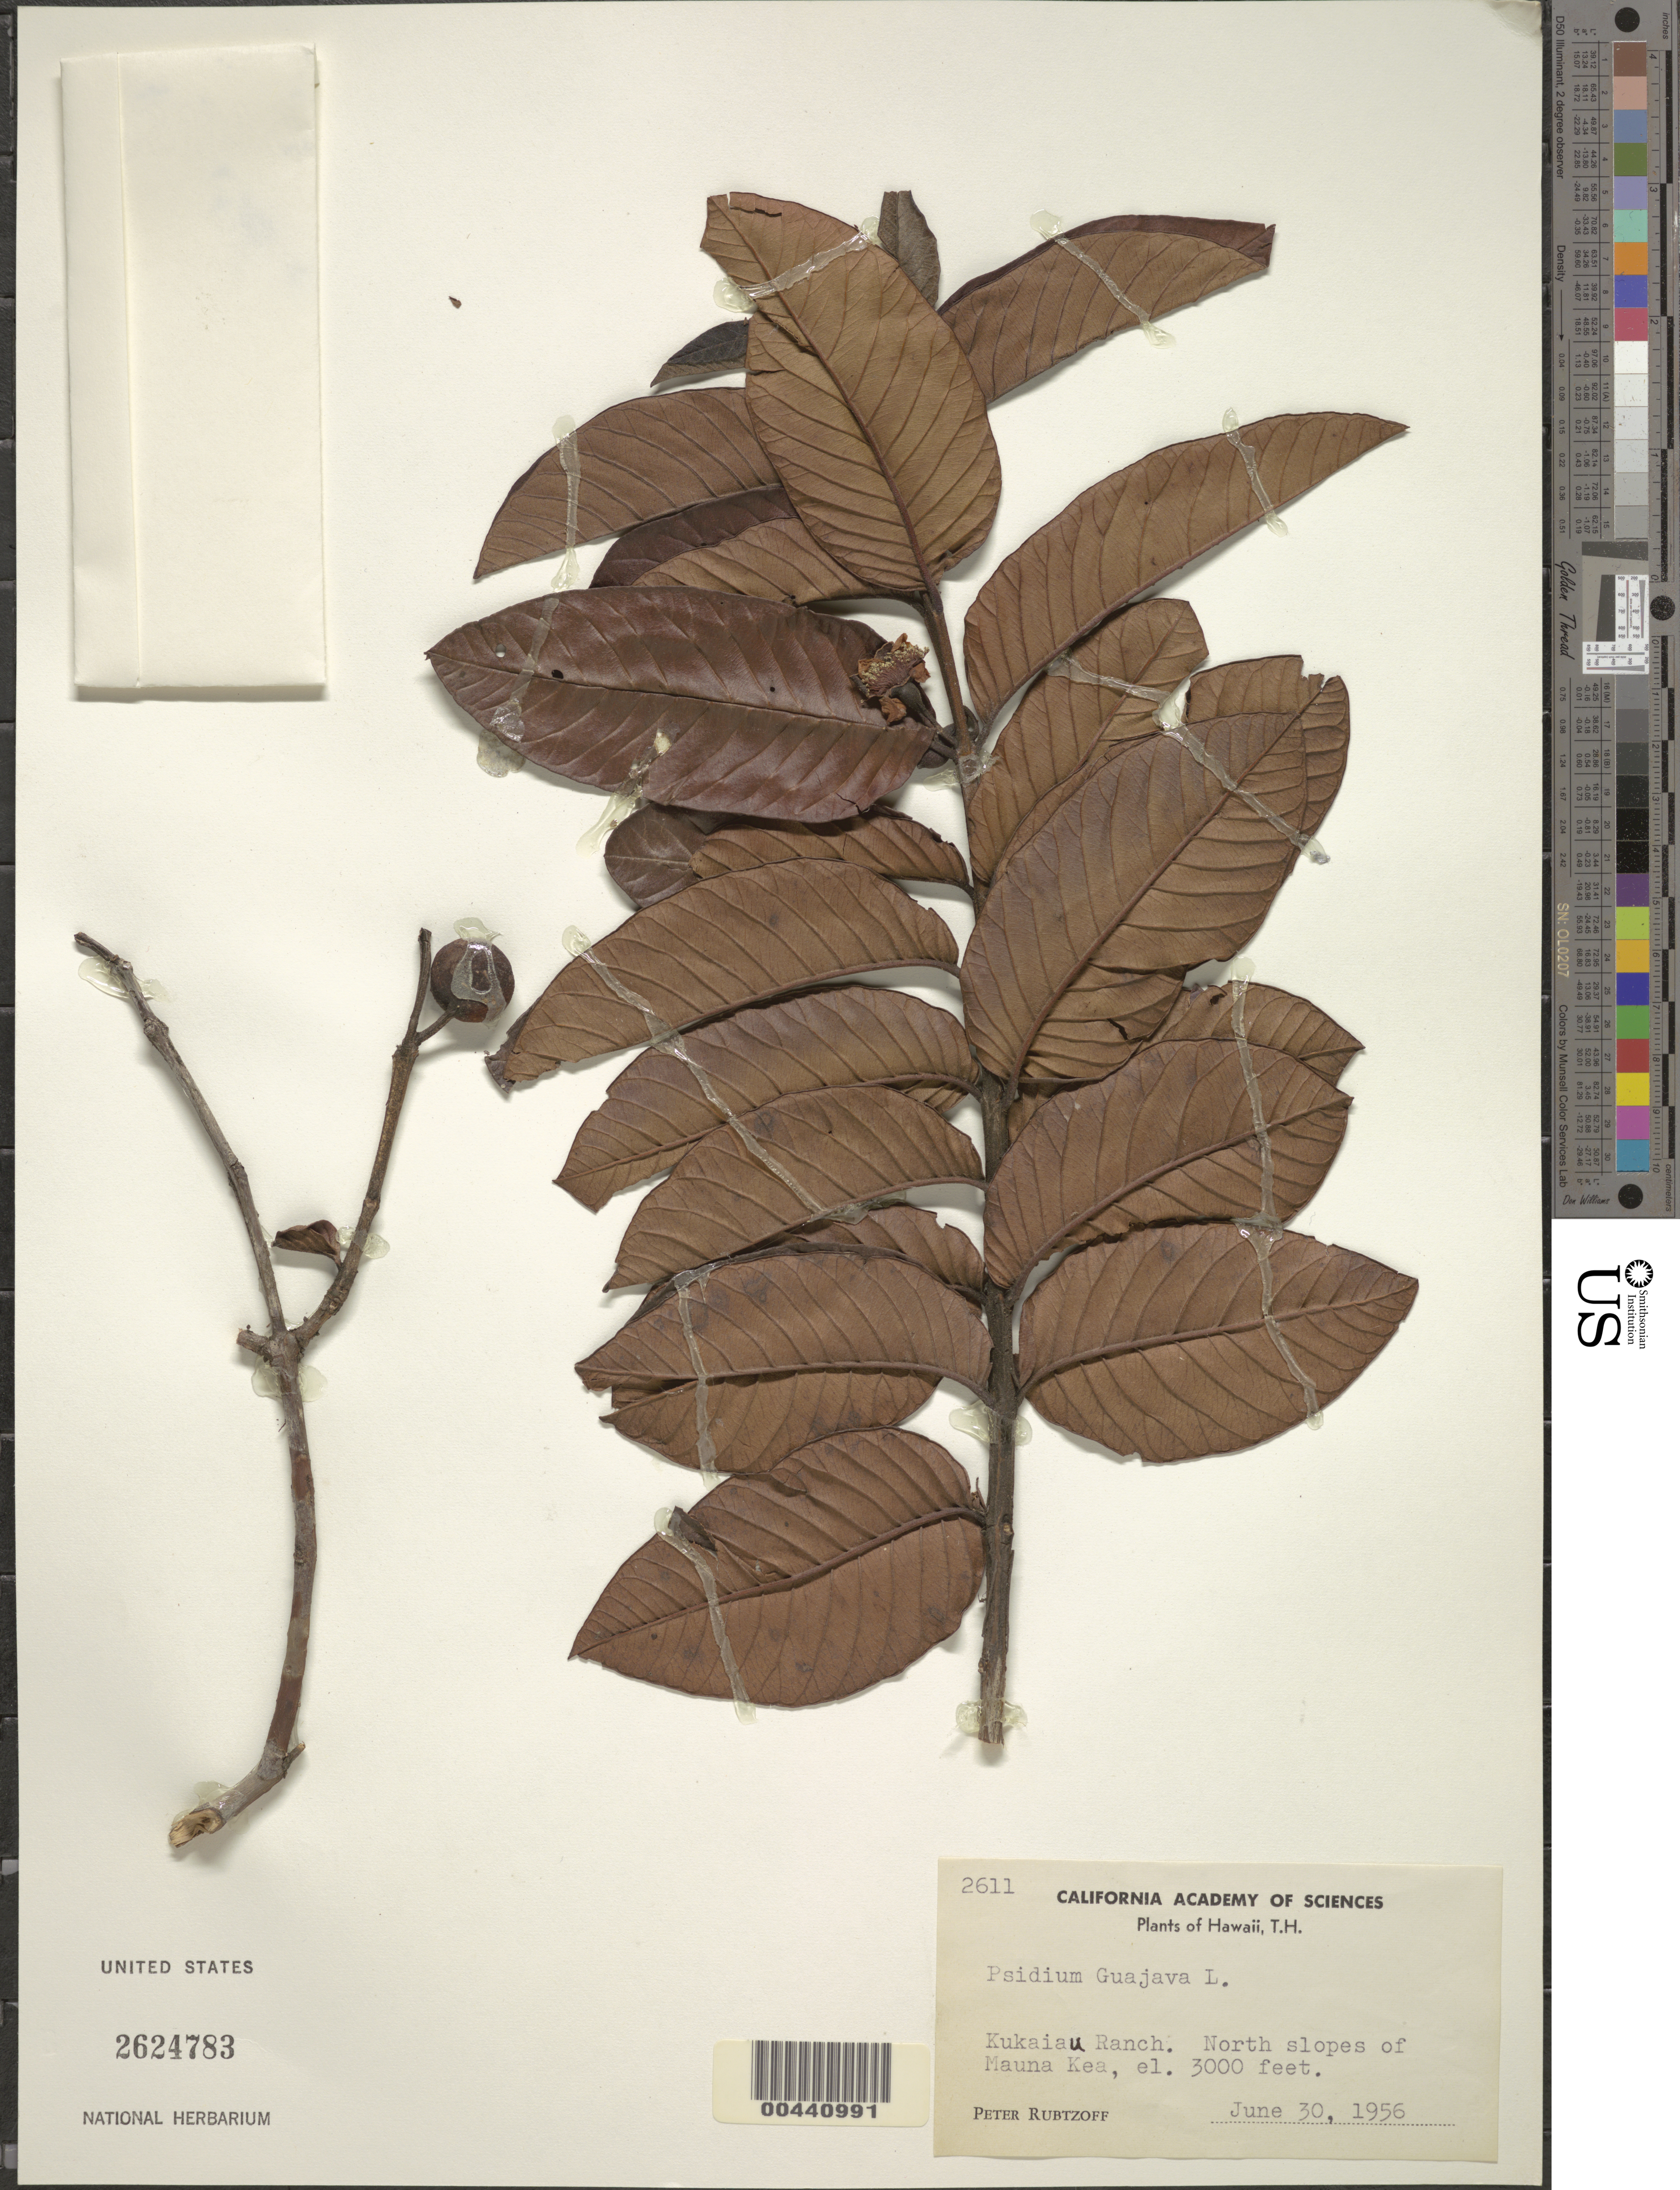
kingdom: Plantae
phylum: Tracheophyta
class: Magnoliopsida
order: Myrtales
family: Myrtaceae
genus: Psidium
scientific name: Psidium guajava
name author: L.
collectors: P. Rubtzoff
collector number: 2611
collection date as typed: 30 Jun 1956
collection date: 1956-06-30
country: United States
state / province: Hawaii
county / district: Hawaii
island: Hawaii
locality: Kukaiau Ranch. North slopes of Mauna Kea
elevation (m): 914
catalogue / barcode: US 2624783